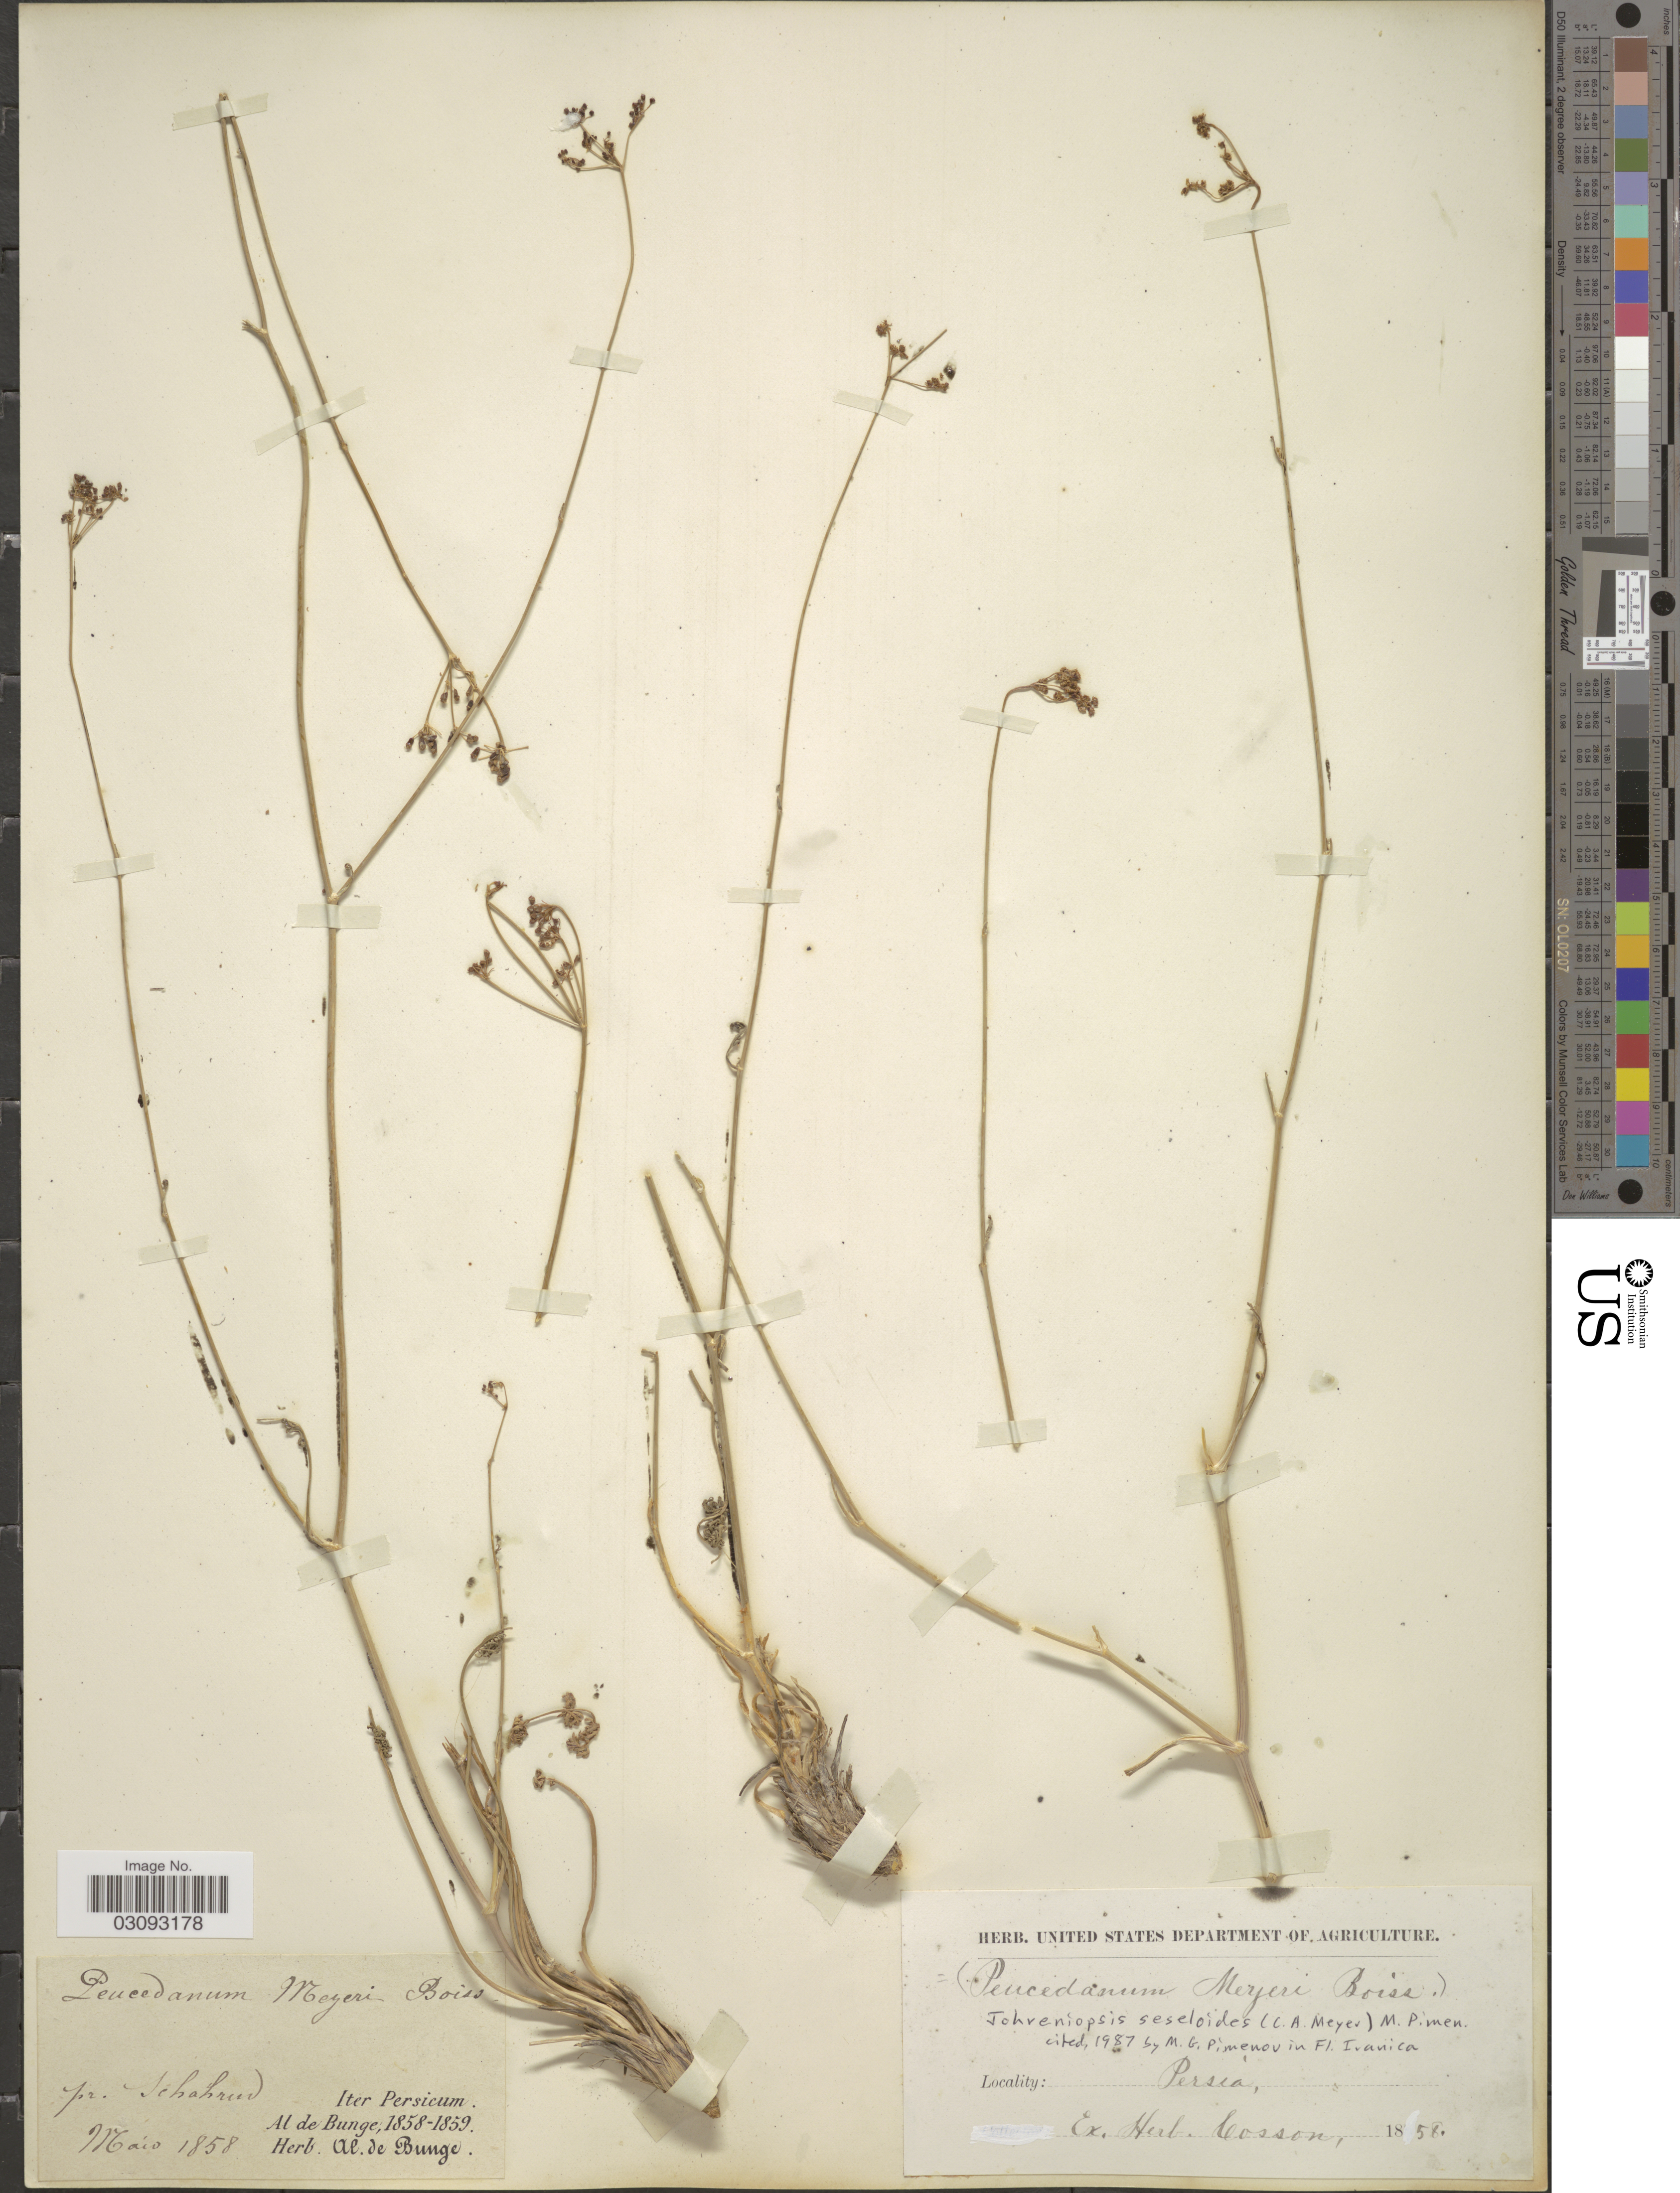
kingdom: Plantae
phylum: Tracheophyta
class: Magnoliopsida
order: Apiales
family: Apiaceae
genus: Johreniopsis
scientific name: Johreniopsis seseloides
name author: (C.A. Mey.) Pimenov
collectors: A. de Bunge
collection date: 1858-05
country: Iran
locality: Pr. Schahrud. Iter Persicum. Persia.